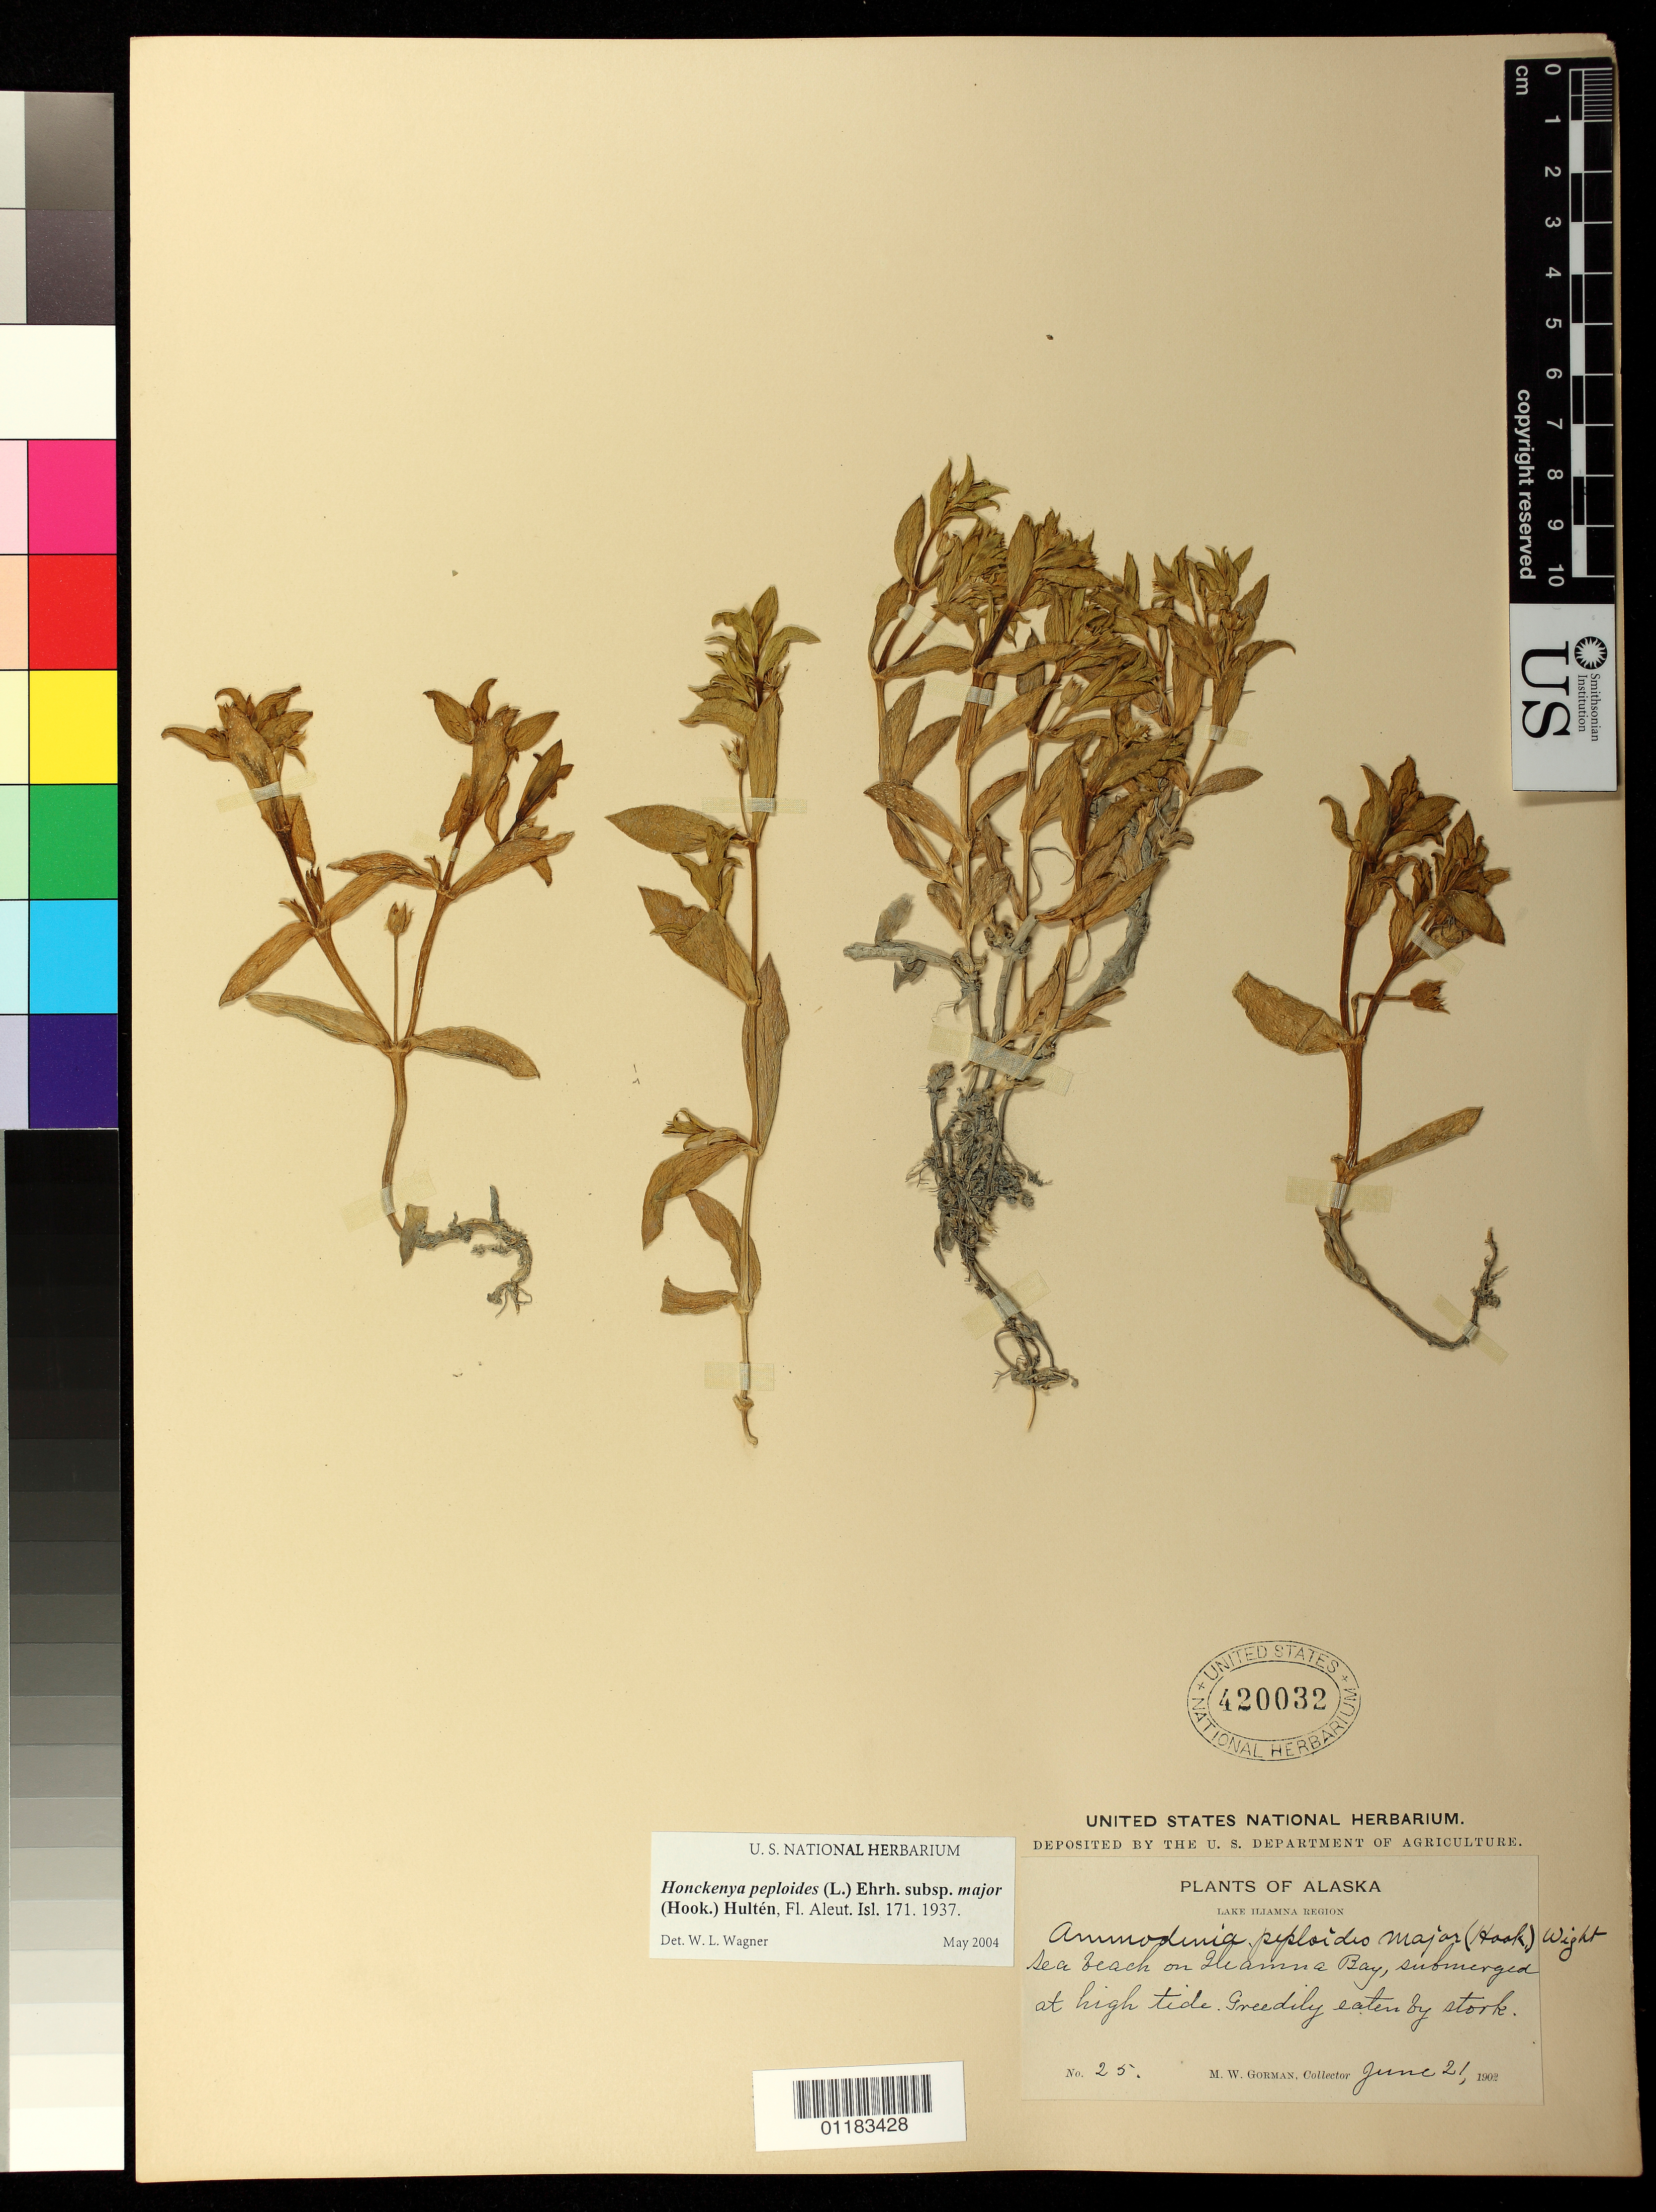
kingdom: Plantae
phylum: Tracheophyta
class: Magnoliopsida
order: Caryophyllales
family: Caryophyllaceae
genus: Honckenya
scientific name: Honckenya peploides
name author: (L.) Ehrh.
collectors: M. W. Gorman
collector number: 25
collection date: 1902-06-21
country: United States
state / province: Alaska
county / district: Lake and Peninsula Borough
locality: Sea beach on Iliamna Bay, submerged at high tide.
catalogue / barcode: US 420032